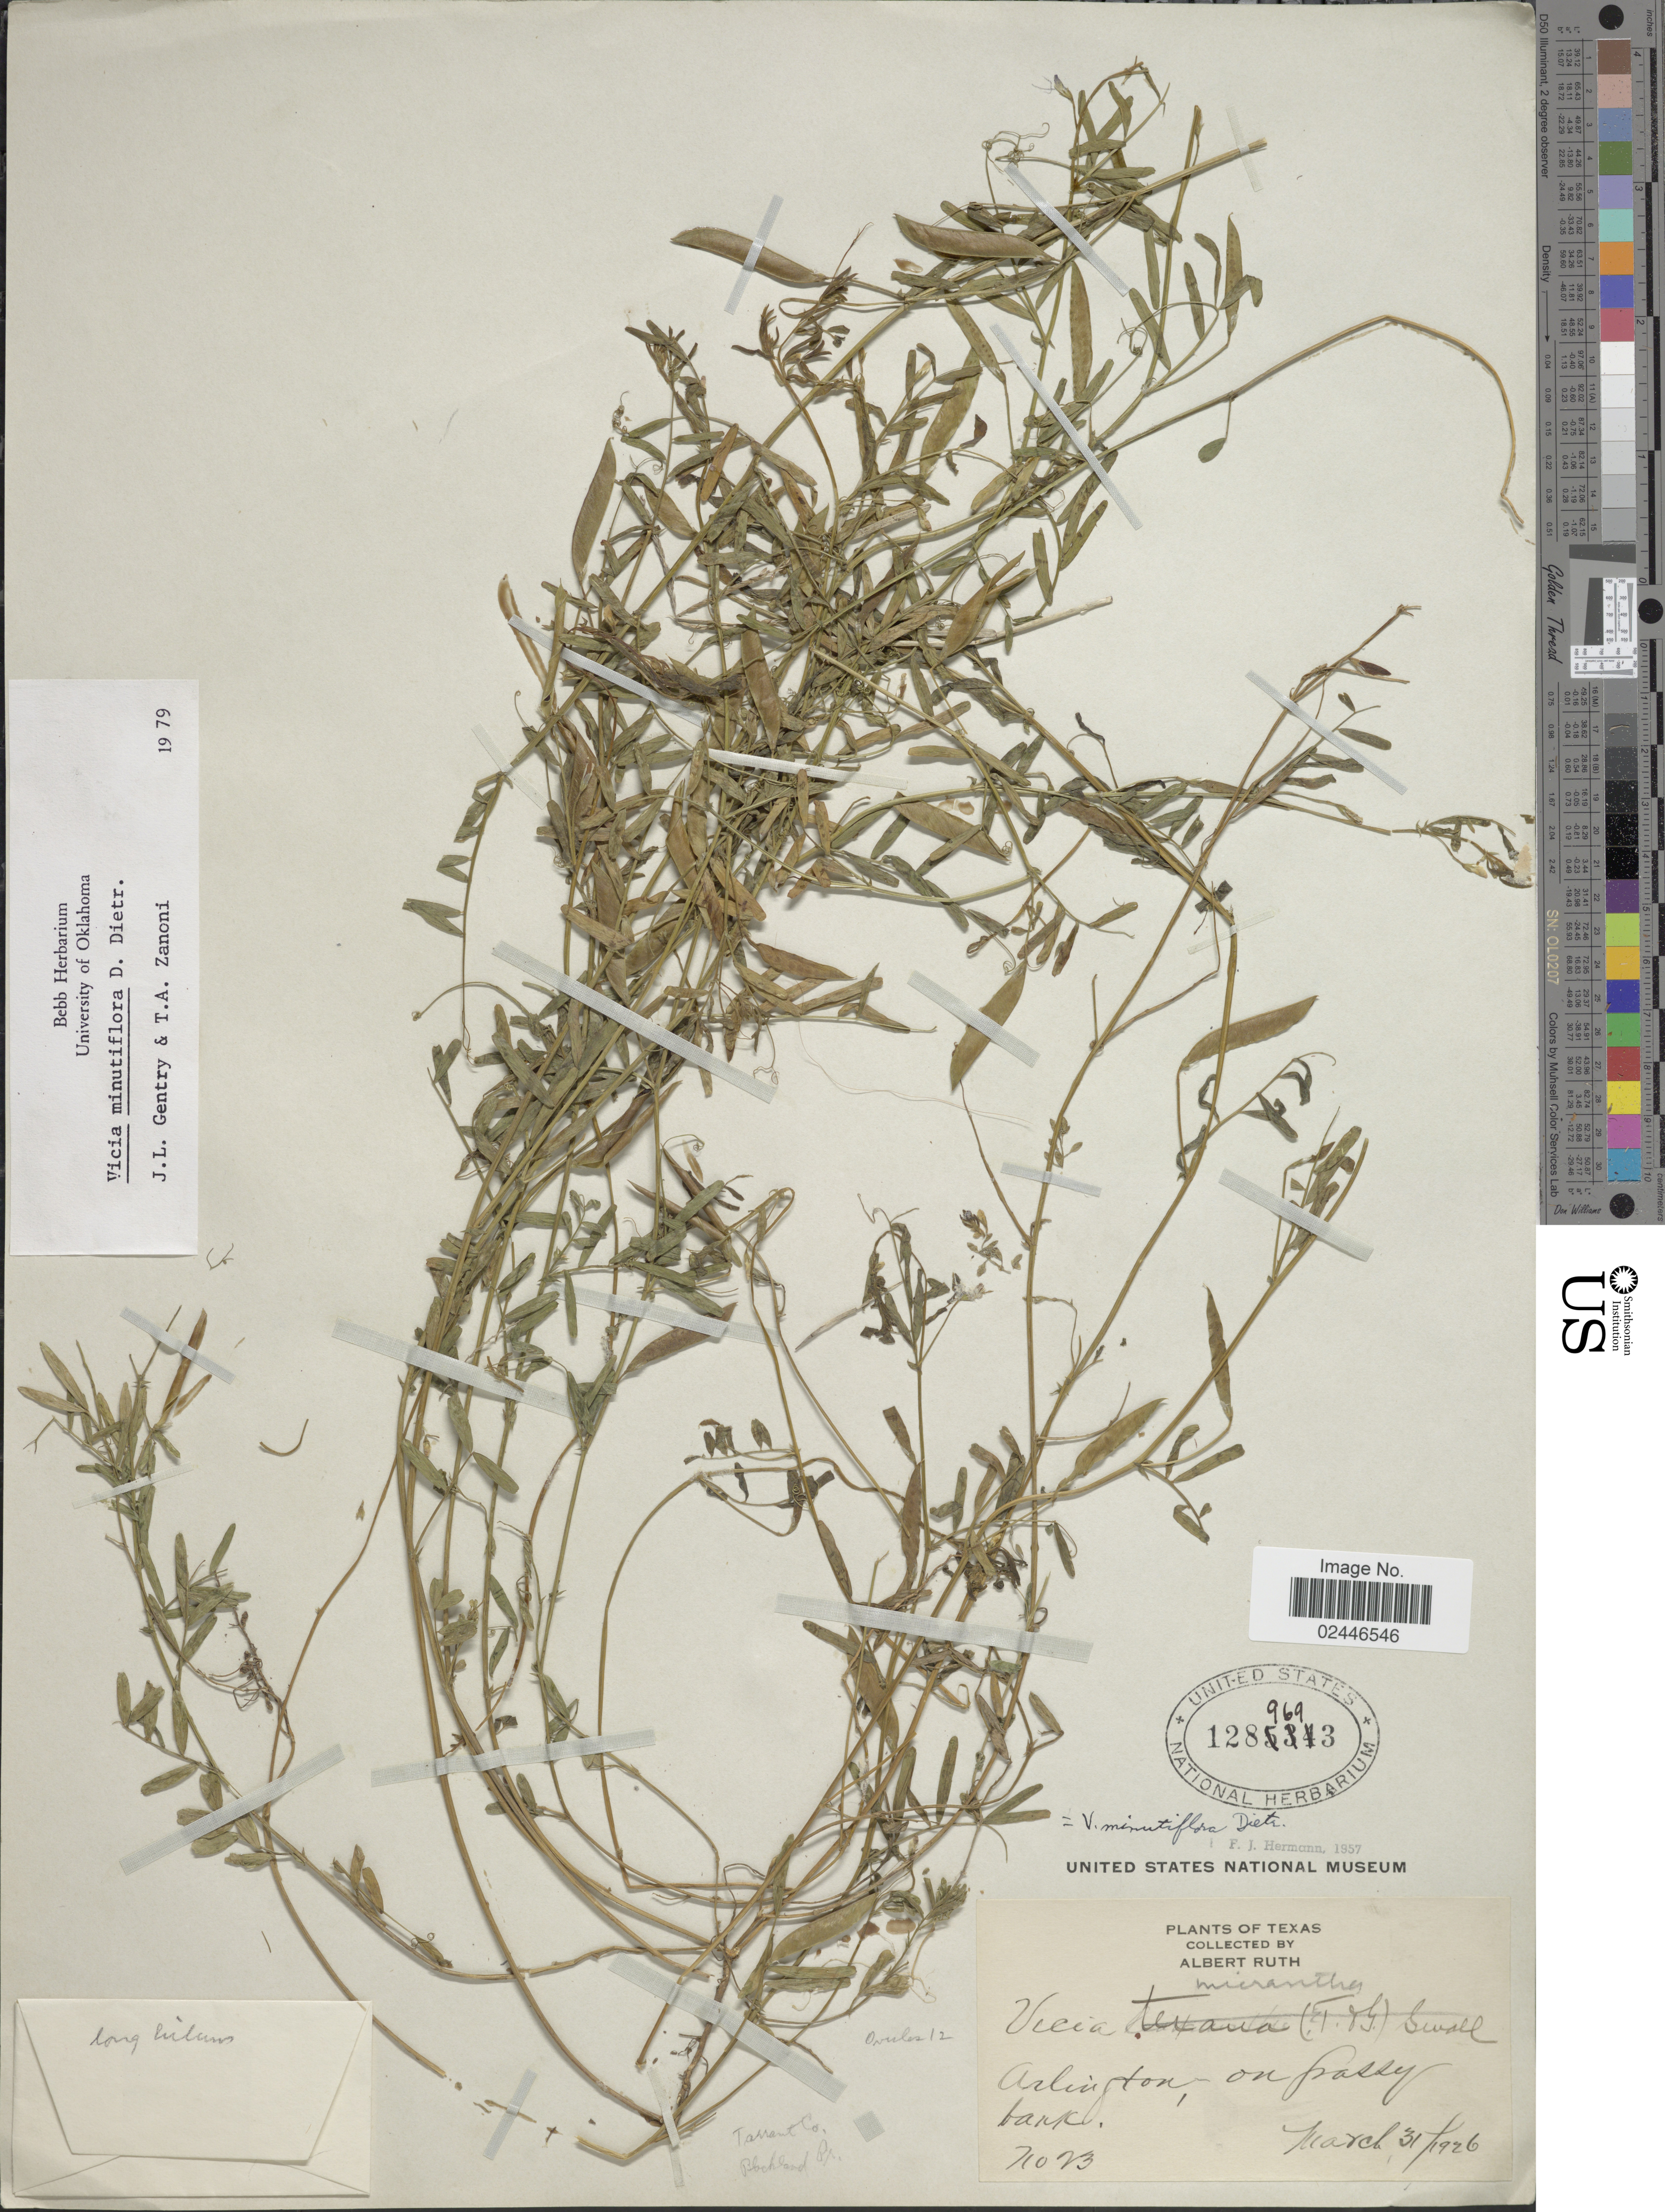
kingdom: Plantae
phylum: Tracheophyta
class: Magnoliopsida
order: Fabales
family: Fabaceae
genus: Vicia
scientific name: Vicia minutiflora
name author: D. Dietr.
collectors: A. Ruth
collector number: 23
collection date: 1926-03-31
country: United States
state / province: Texas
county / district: Tarrant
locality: Arlington, Tarrant Co., Blackland Pr. [Blackland Prairie]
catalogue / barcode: US 1289693